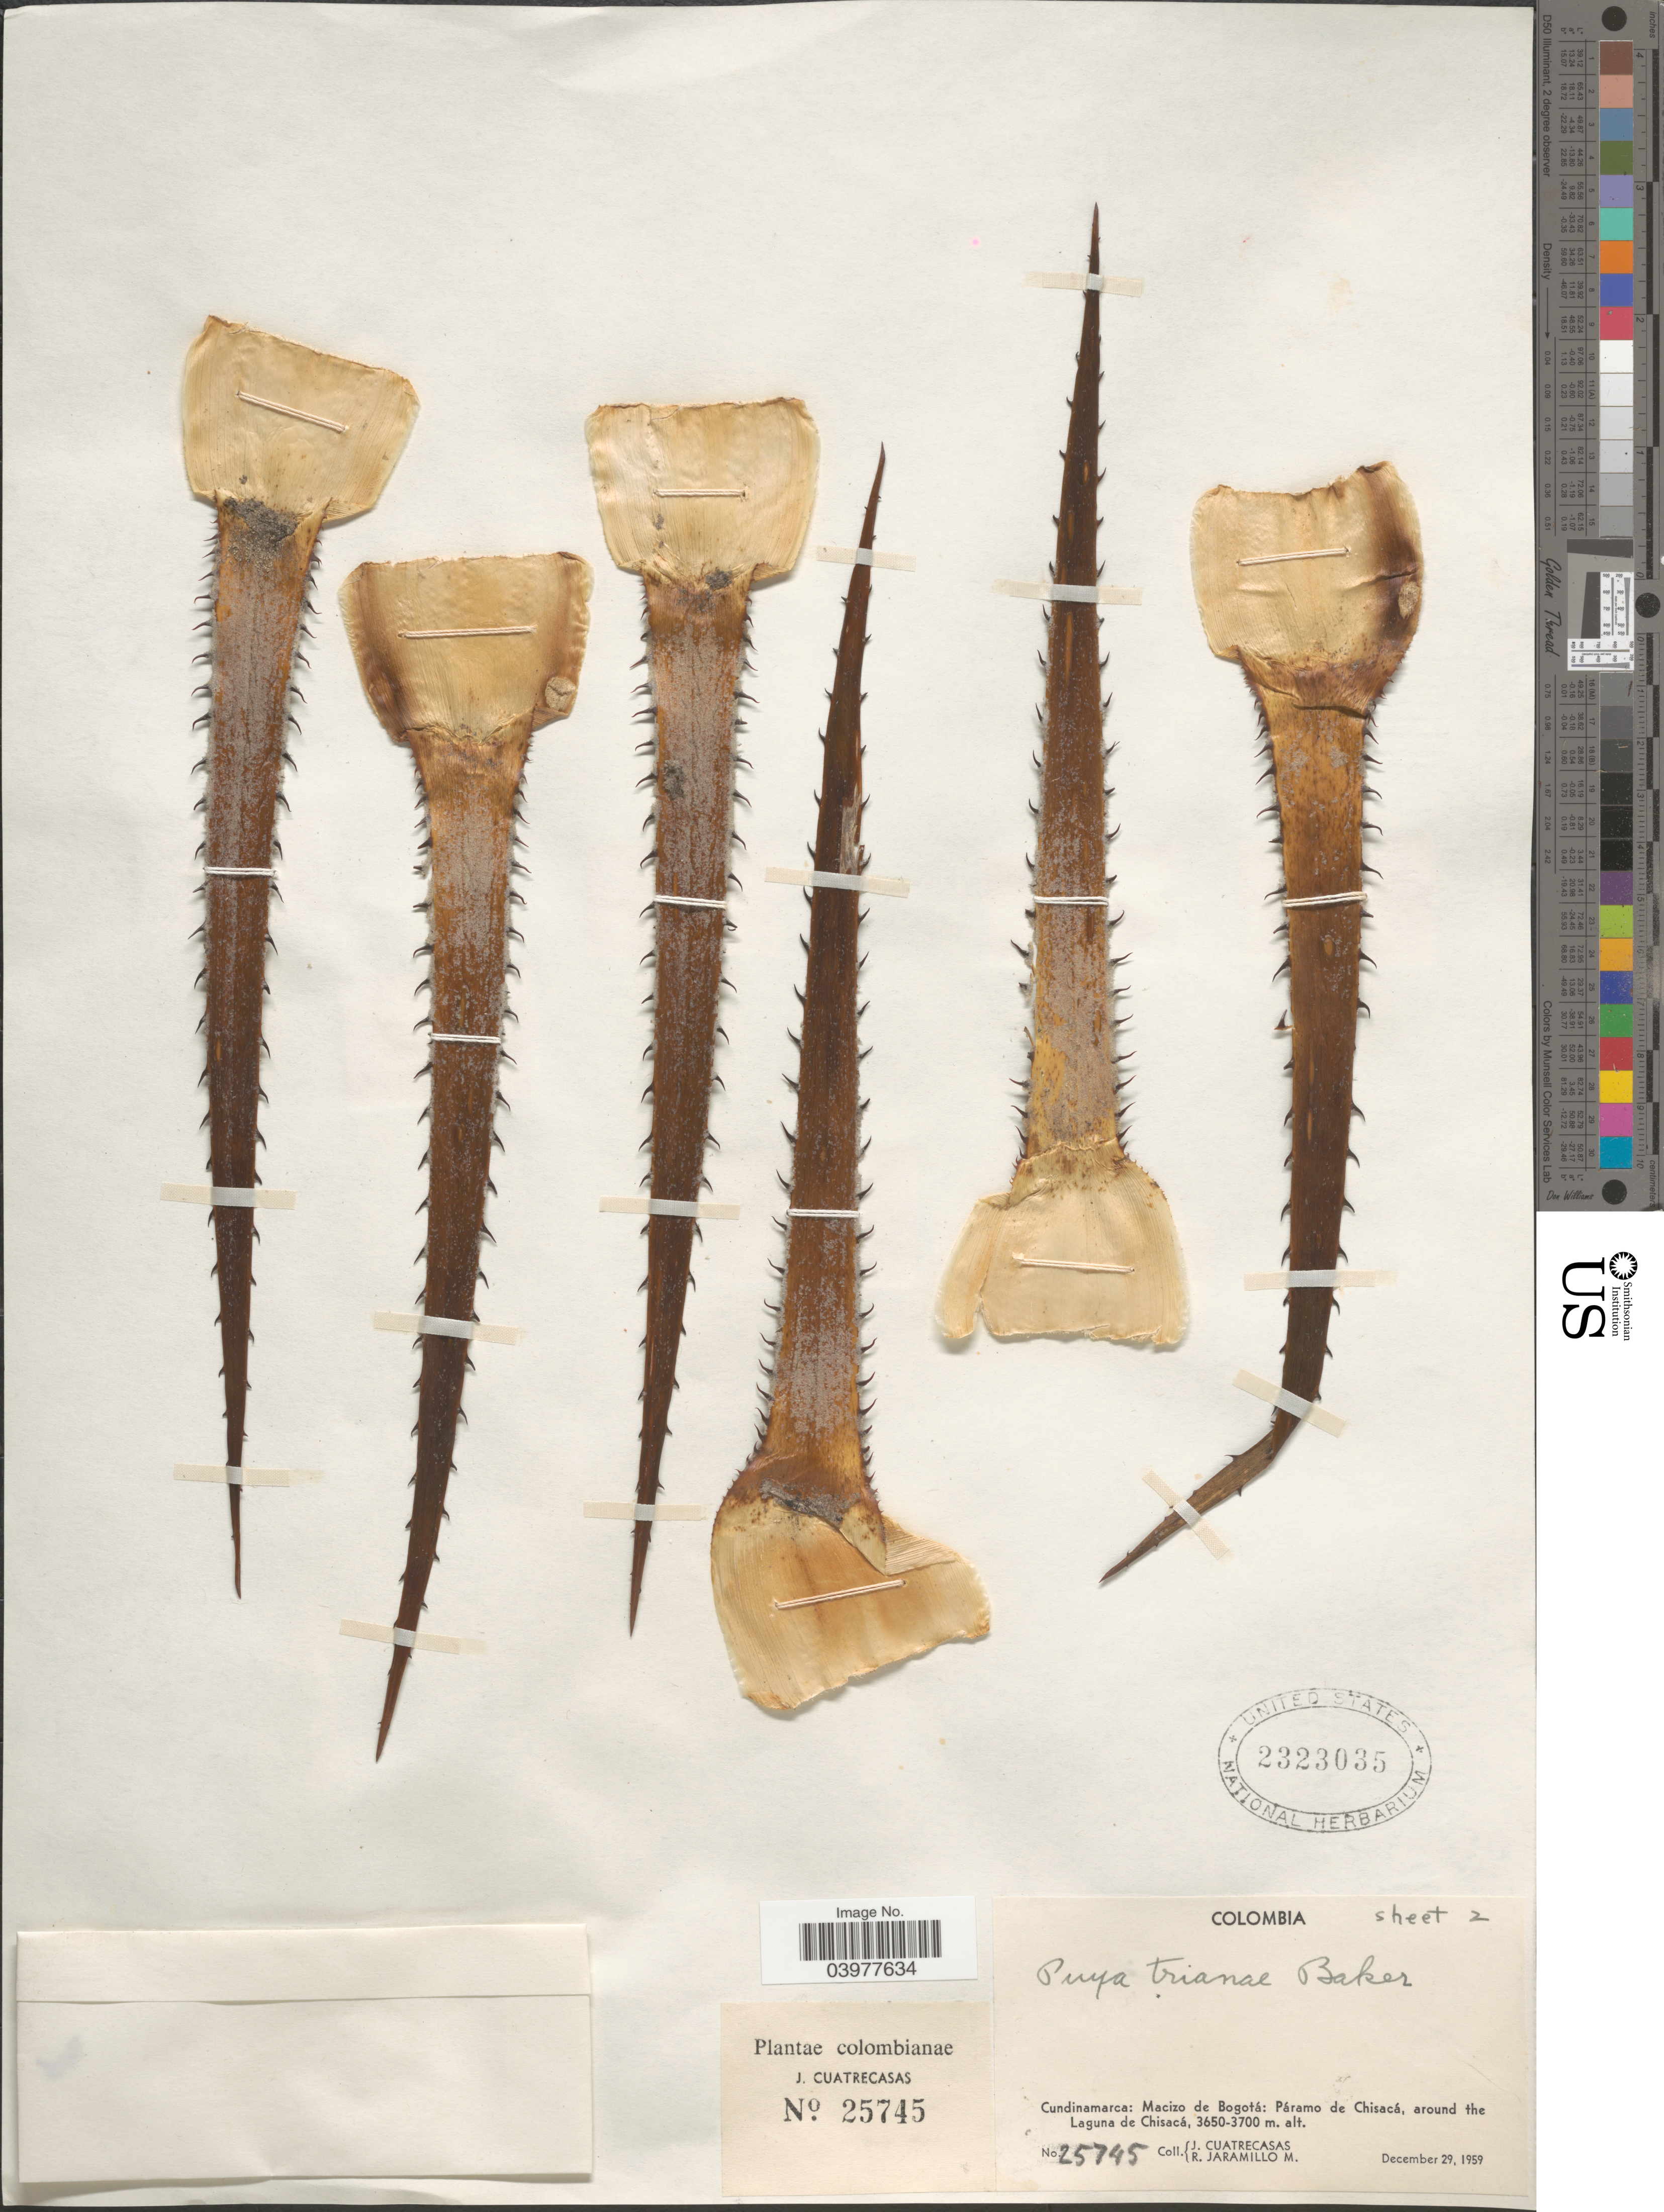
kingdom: Plantae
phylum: Tracheophyta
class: Liliopsida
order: Poales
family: Bromeliaceae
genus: Puya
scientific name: Puya trianae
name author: Baker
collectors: J. Cuatrecasas & R. Jaramillo M.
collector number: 25745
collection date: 1959-12-29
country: Colombia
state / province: Cundinamarca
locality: Macizo de Bogotá: Páramo de Chisacá, around the Laguna de Chisacá.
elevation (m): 3650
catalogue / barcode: US 2323035